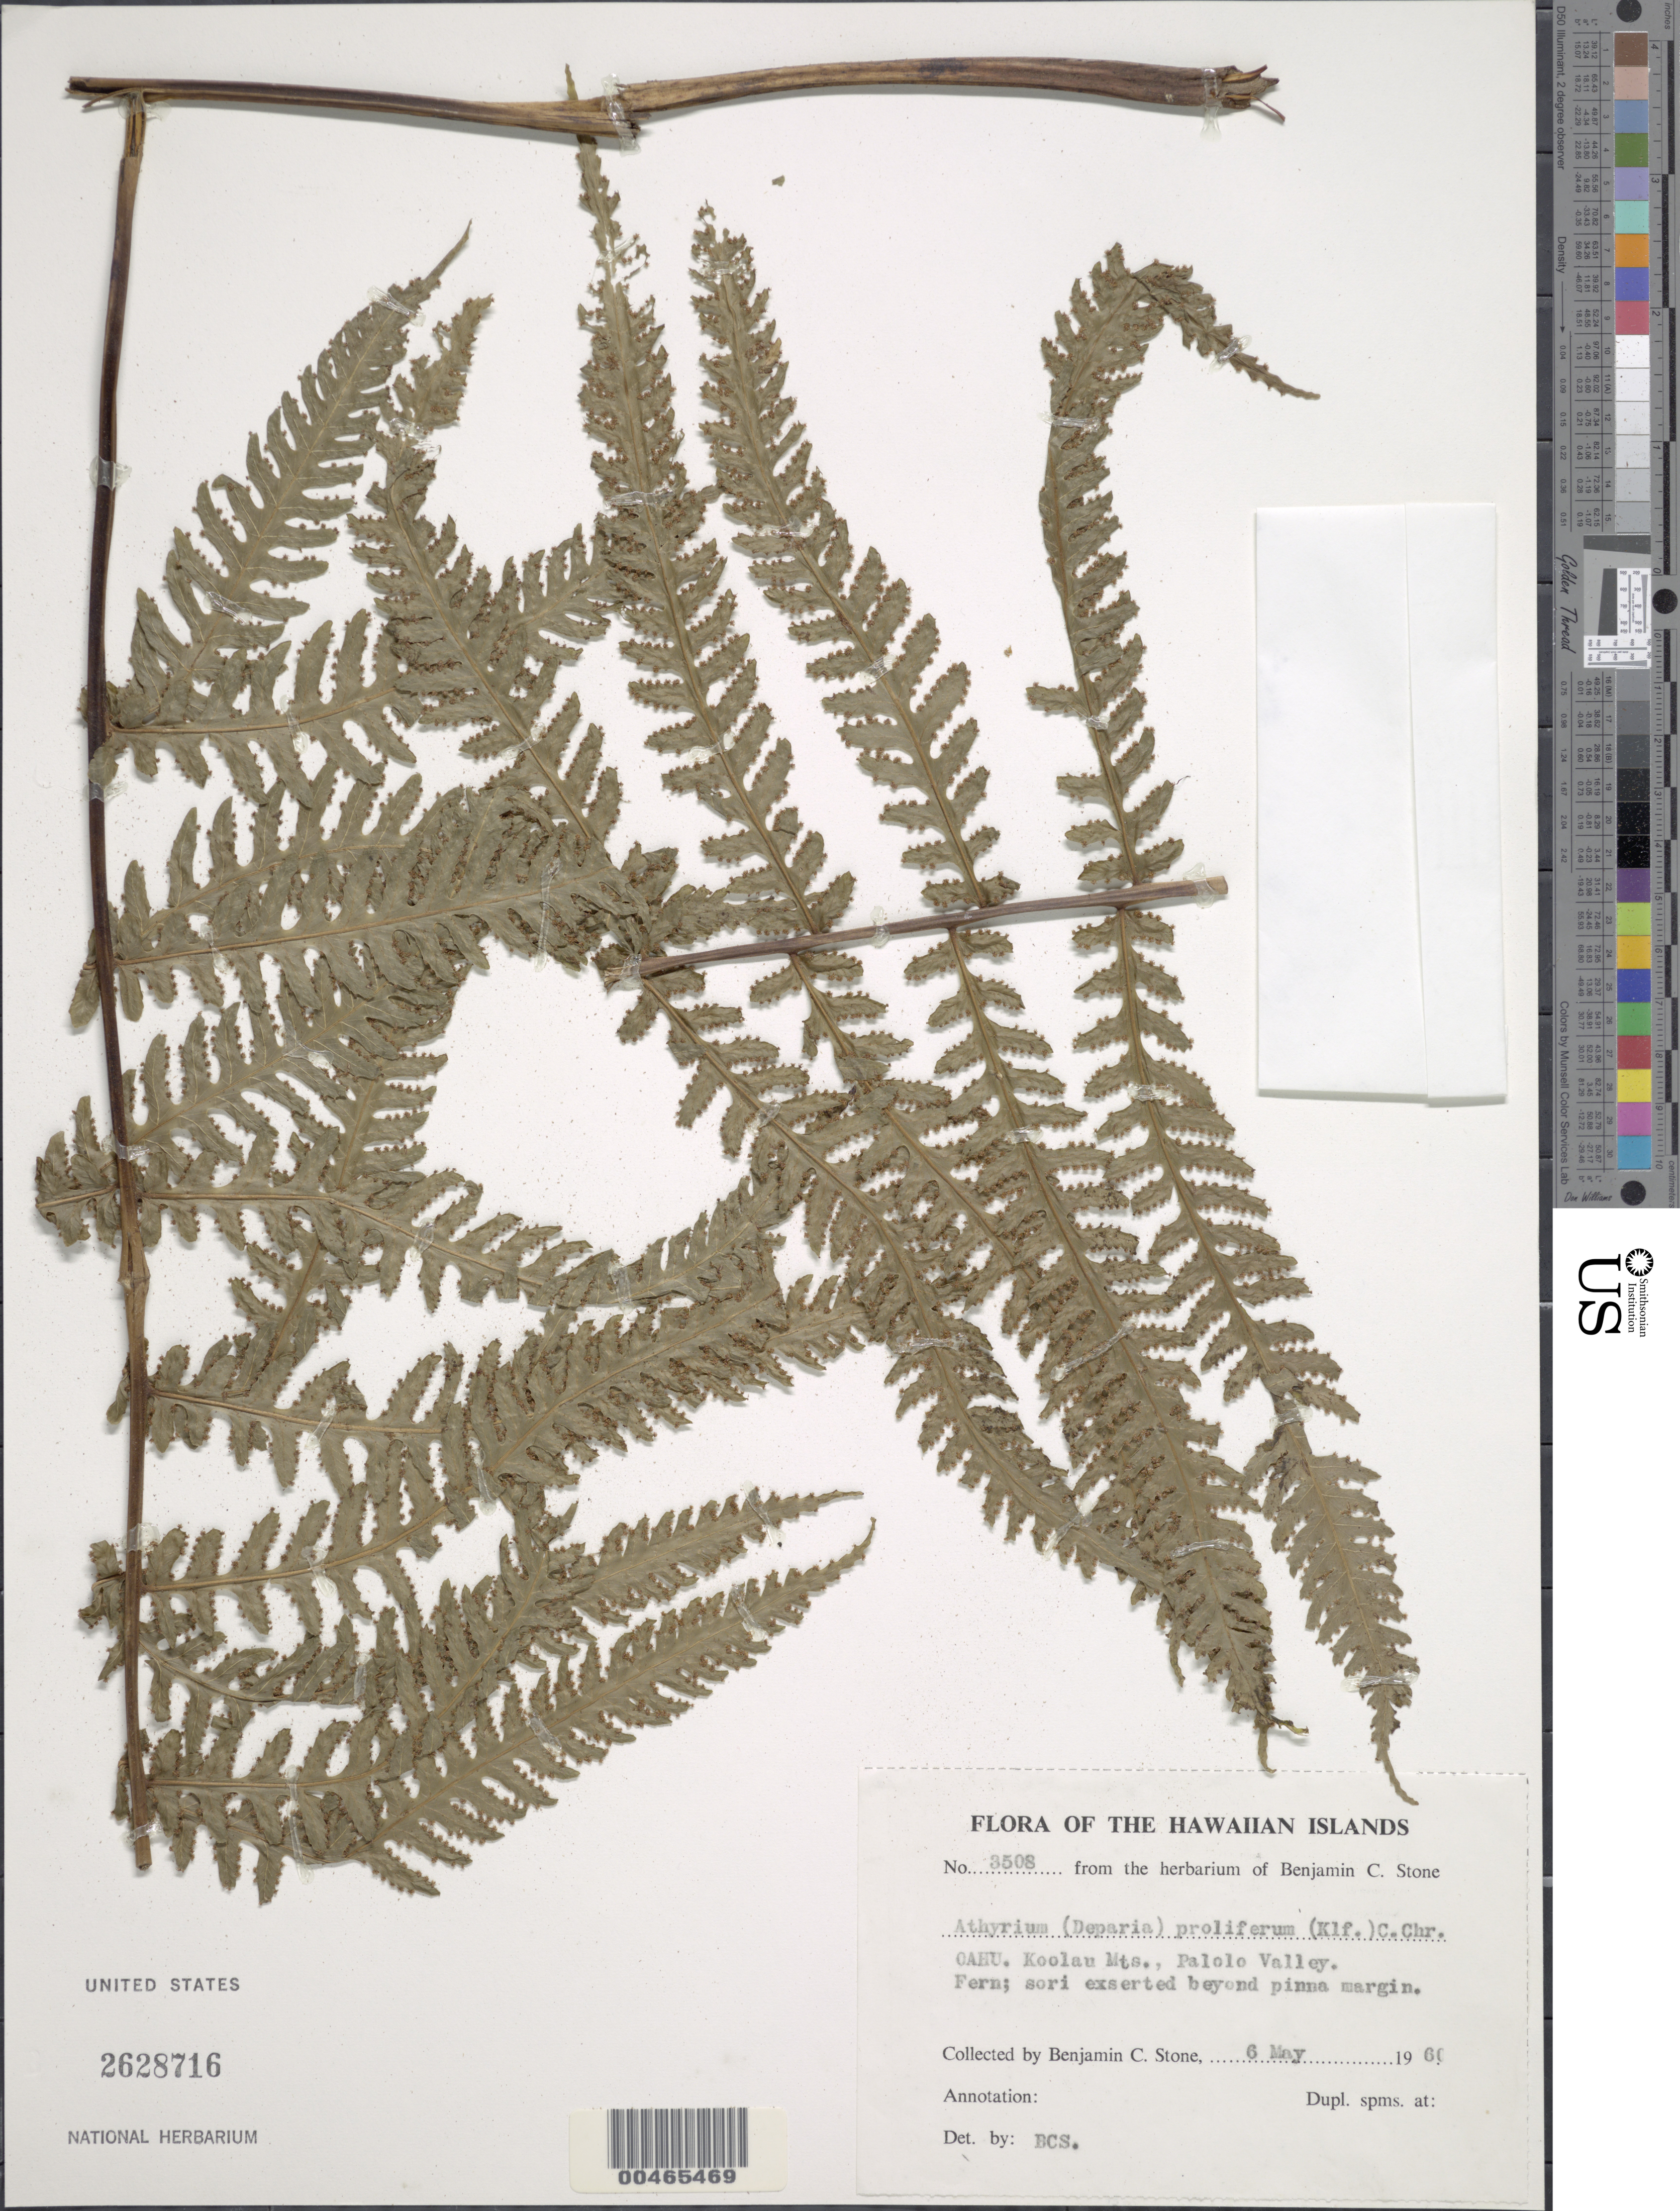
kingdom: Plantae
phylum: Tracheophyta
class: Polypodiopsida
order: Polypodiales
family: Athyriaceae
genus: Deparia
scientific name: Deparia prolifera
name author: (Kaulf.) Hook. & Grev.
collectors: B. C. Stone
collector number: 3508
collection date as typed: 6 May 1960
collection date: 1960-05-06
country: United States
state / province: Hawaii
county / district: Honolulu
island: Oahu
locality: Koolau Mountains, Palolo Valley, Oahu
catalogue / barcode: US 2628716